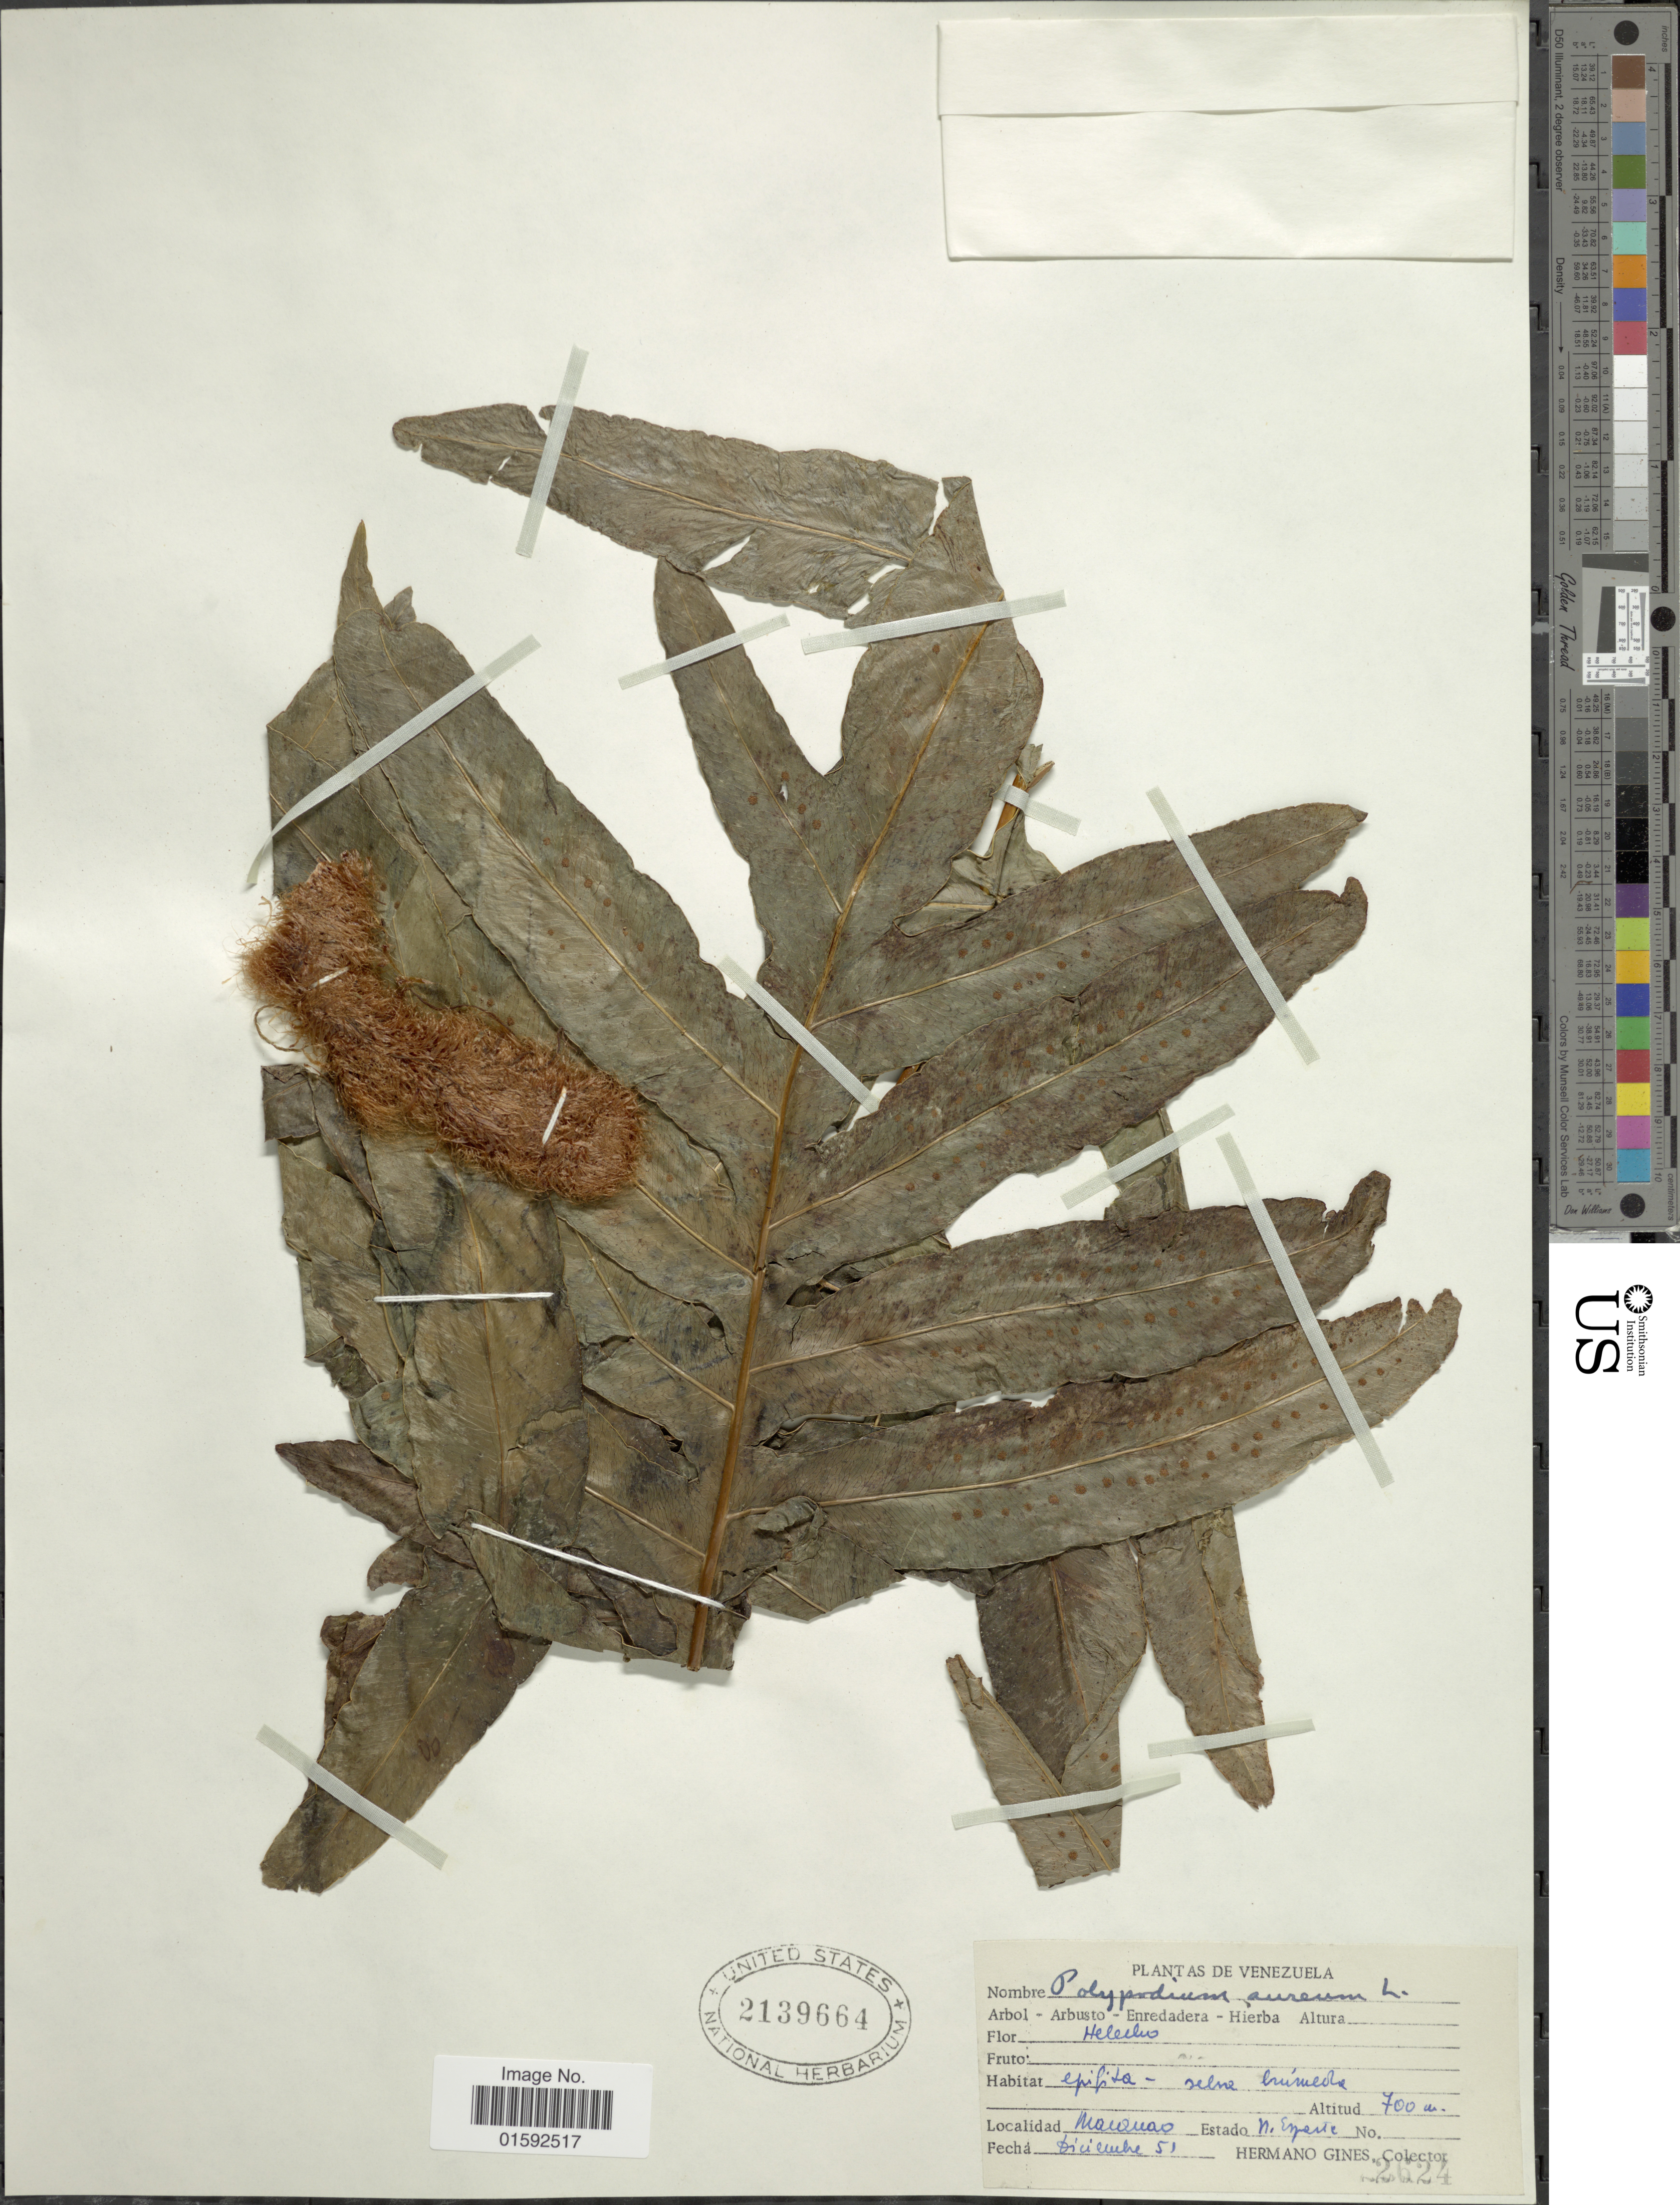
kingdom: Plantae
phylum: Tracheophyta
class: Polypodiopsida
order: Polypodiales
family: Polypodiaceae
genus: Phlebodium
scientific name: Phlebodium aureum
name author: (L.) J. Sm.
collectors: Bro. Gines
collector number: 2624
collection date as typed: Transcribed d/m/y: /12/51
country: Venezuela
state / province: Nueva Esparta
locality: Venezuela, Mawuao, Estado N. Esparta.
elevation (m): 700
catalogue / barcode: US 2139664